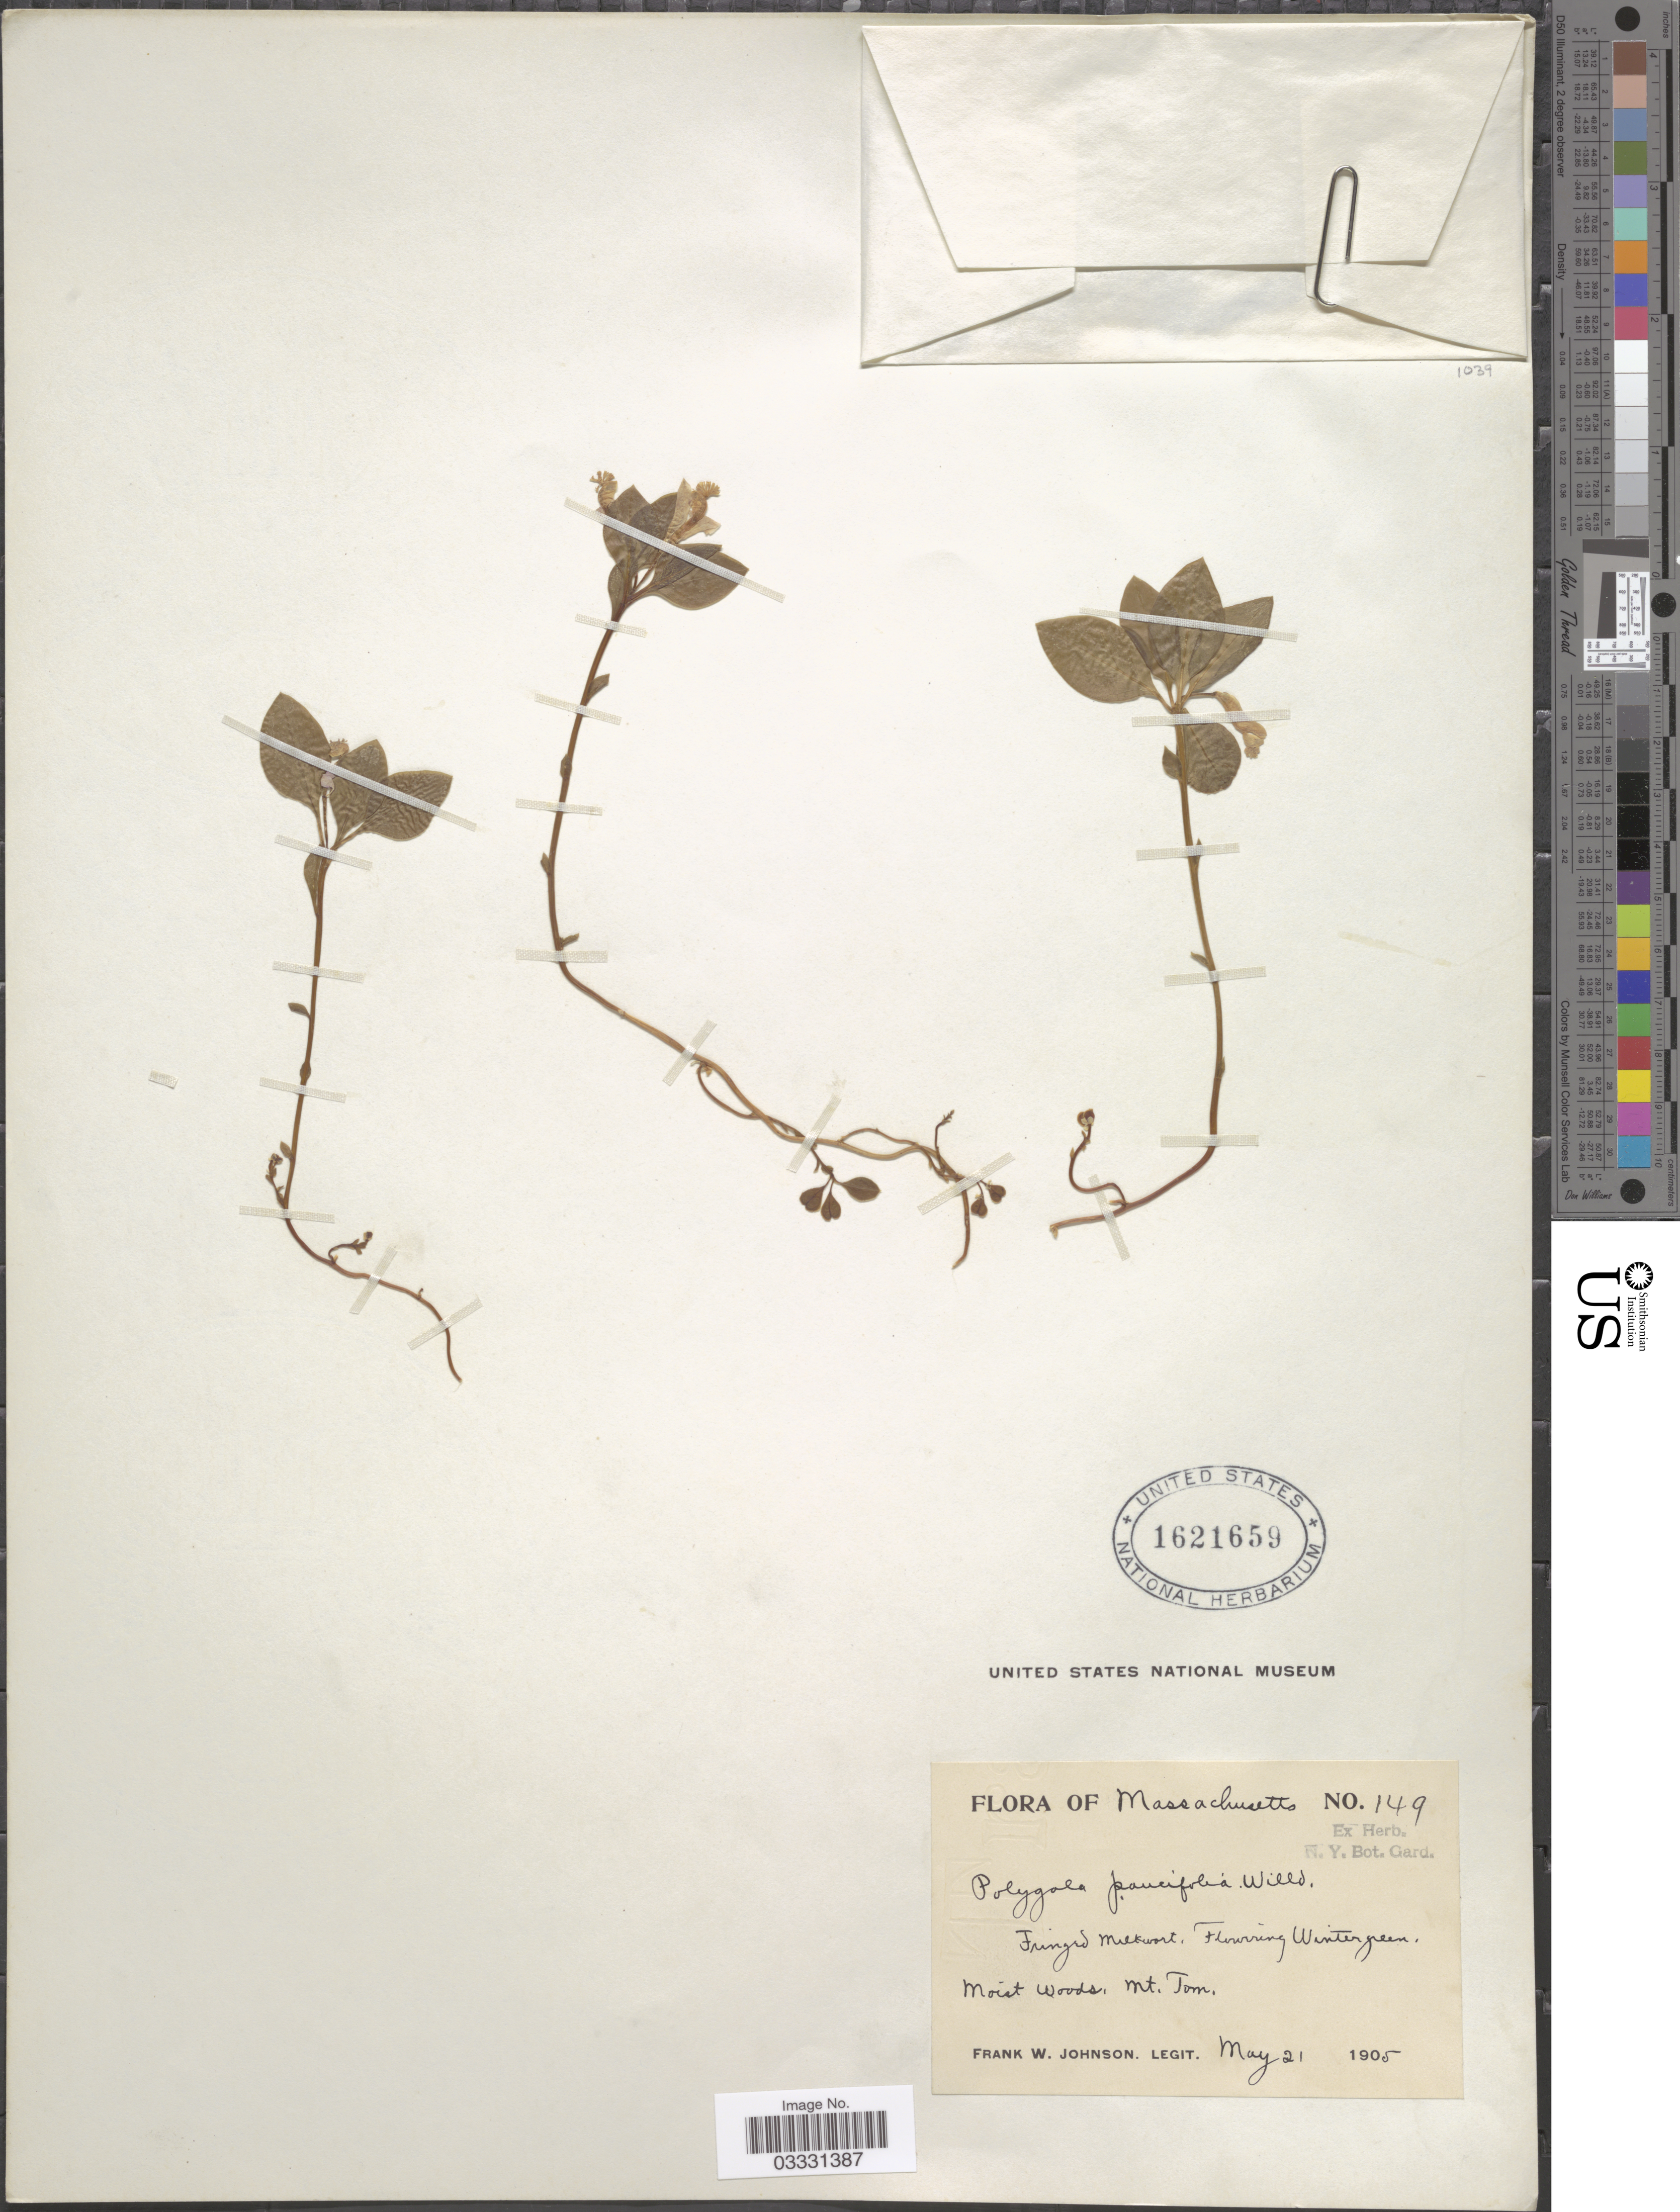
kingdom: Plantae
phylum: Tracheophyta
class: Magnoliopsida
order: Fabales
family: Polygalaceae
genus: Polygaloides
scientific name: Polygaloides paucifolia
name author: (Willd.) J.R. Abbott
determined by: Strong, Mark T., (BOT), Smithsonian Institution - National Museum of Natural History (UNITED STATES)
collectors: F. W. Johnson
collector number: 149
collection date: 1905-05-21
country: United States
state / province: Massachusetts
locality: Fringed Milkwort. Flowering Wintergreen. Mt. Tom.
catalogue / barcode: US 1621659